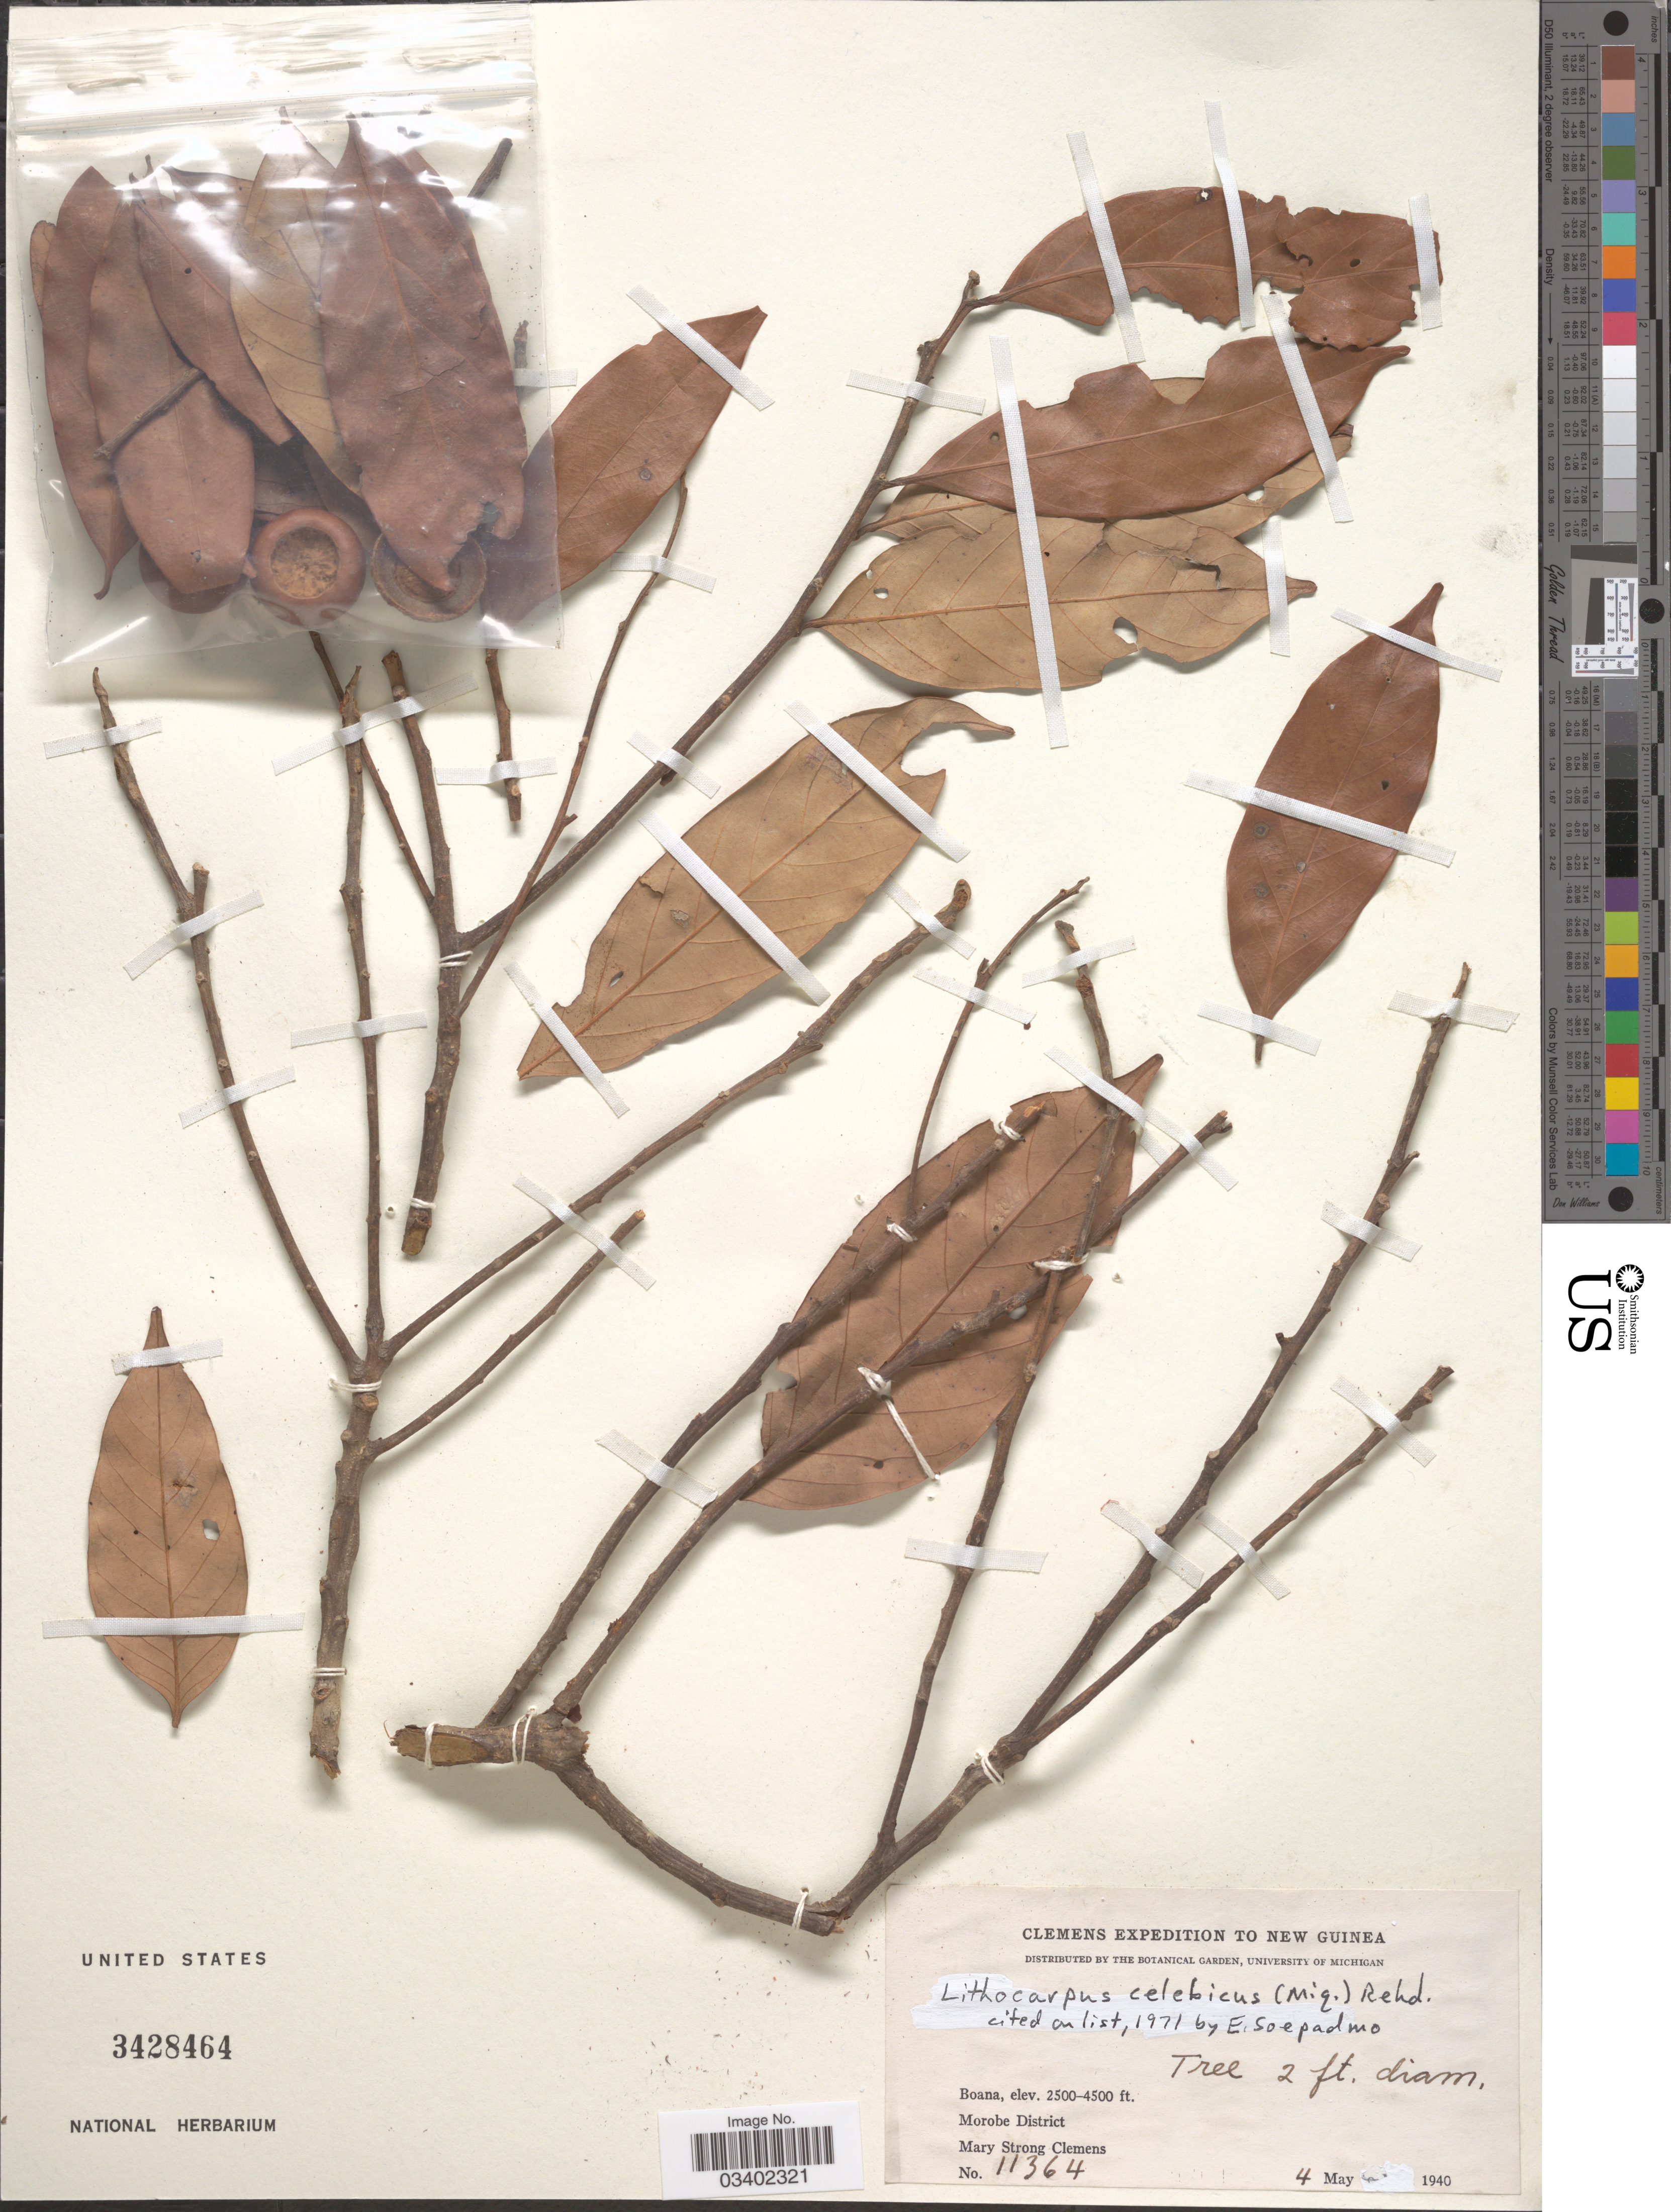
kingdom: Plantae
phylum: Tracheophyta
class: Magnoliopsida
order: Fagales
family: Fagaceae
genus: Lithocarpus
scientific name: Lithocarpus celebicus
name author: (Miq.) Rehder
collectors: M. S. Clemens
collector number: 11364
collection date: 1940-05-04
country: Papua New Guinea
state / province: Morobe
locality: New Guinea. Boana. Morobe District.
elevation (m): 762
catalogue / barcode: US 3428464